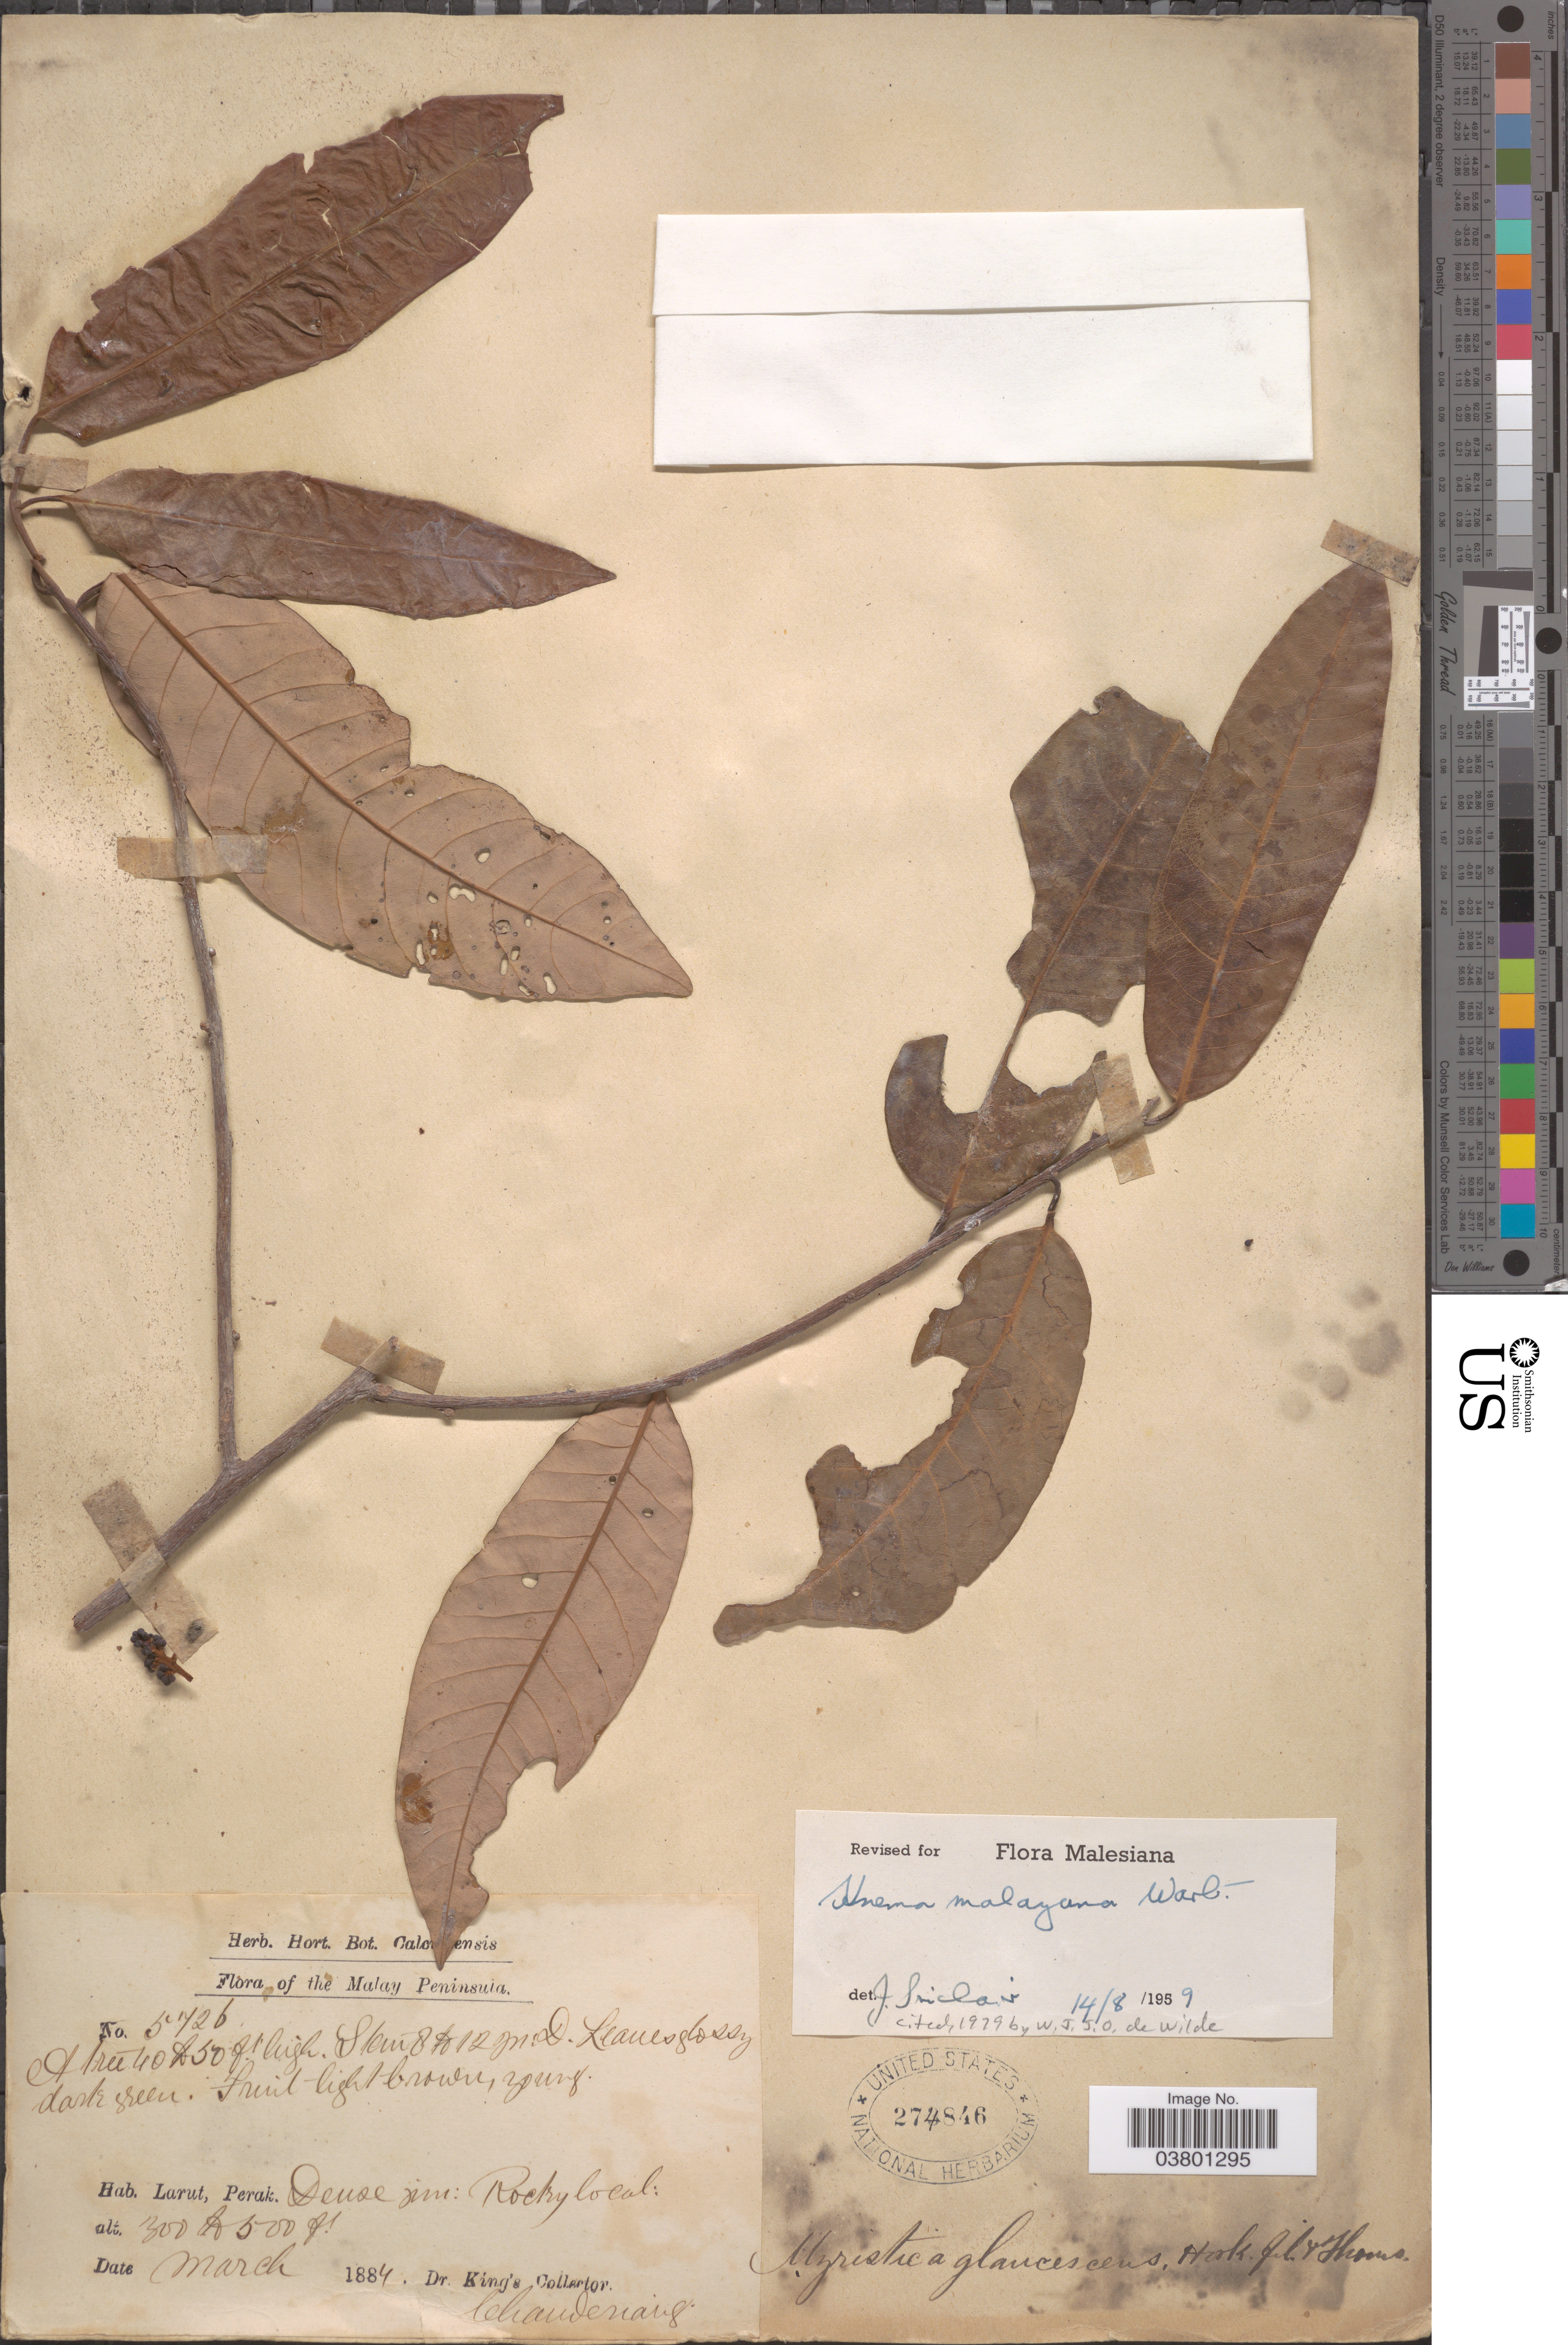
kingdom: Plantae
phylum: Tracheophyta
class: Magnoliopsida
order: Magnoliales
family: Myristicaceae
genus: Knema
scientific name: Knema malayana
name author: Warb.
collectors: Dr. King's collector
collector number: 5726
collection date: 1884-03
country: Malaysia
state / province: Perak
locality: The Malay Peninsula. Larut.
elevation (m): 91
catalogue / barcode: US 274846